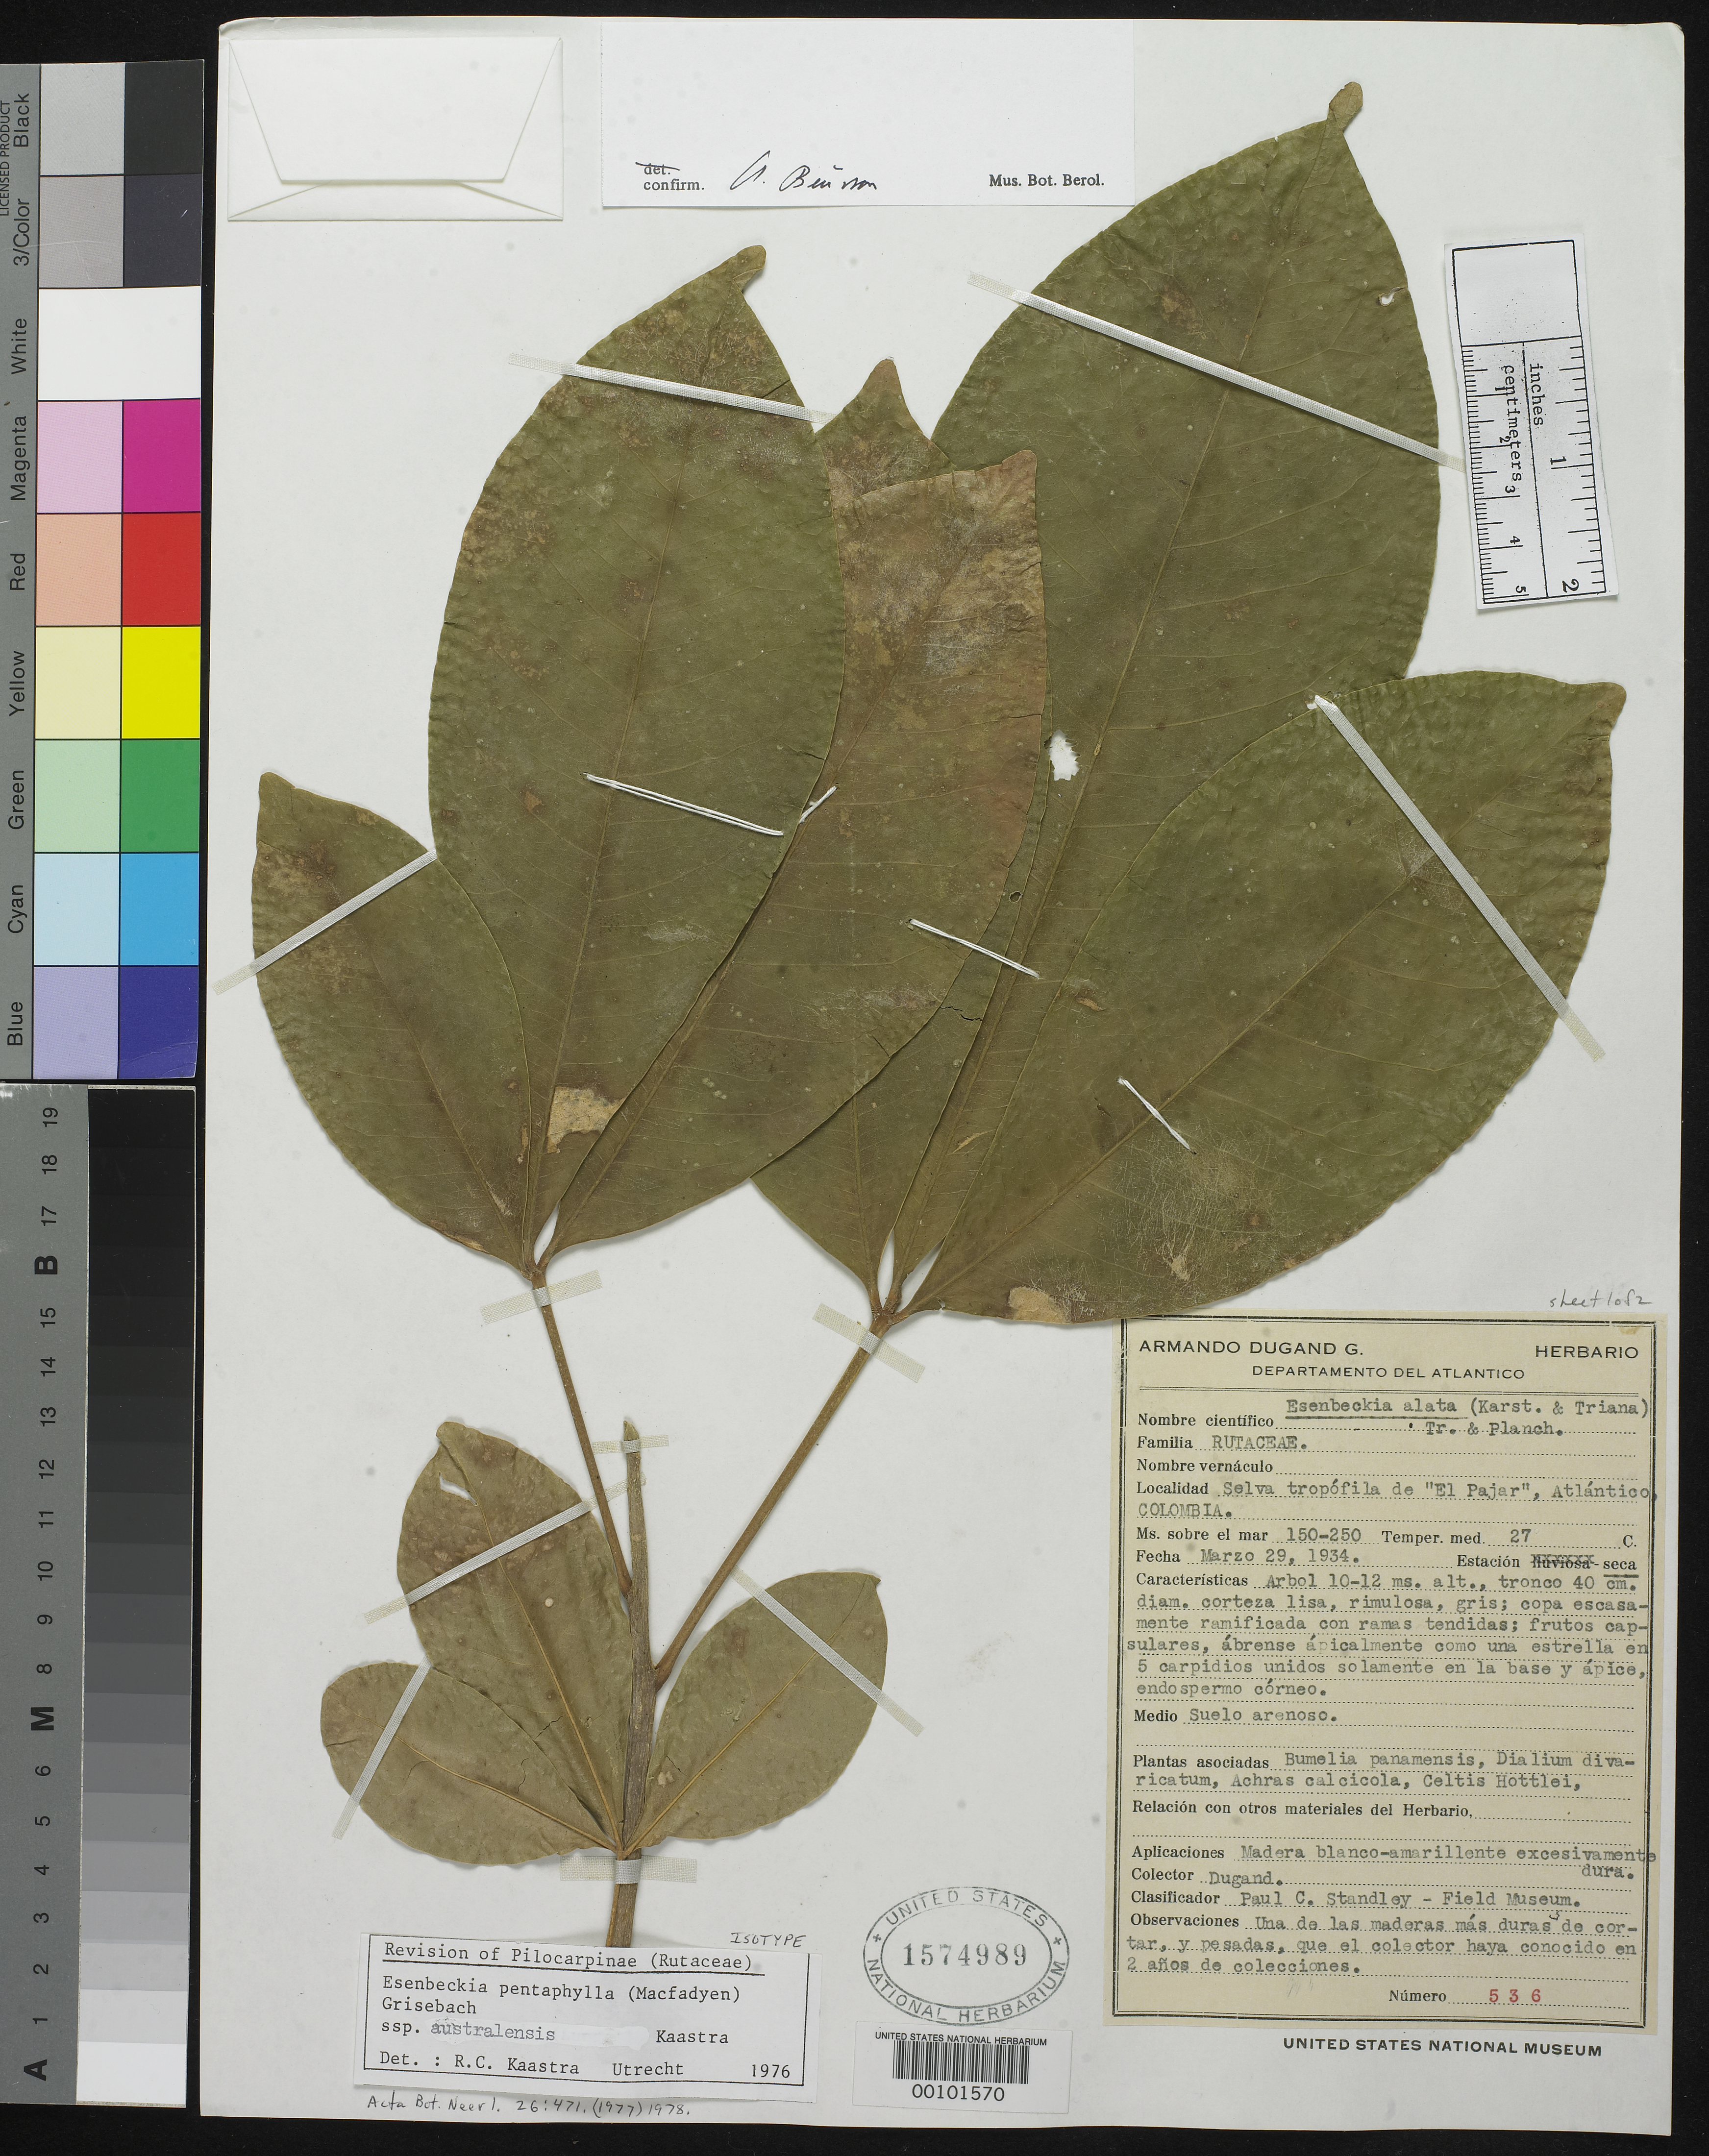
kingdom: Plantae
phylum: Tracheophyta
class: Magnoliopsida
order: Sapindales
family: Rutaceae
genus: Esenbeckia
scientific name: Esenbeckia pentaphylla subsp. australensis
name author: Kaastra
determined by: Kaastra, R. C., (UTRECHT)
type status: Isotype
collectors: A. Dugand G.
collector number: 536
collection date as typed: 29 Mar 1934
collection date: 1934-03-29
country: Colombia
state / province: Atlántico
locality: "El Pajar".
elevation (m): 150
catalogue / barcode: US 1574989